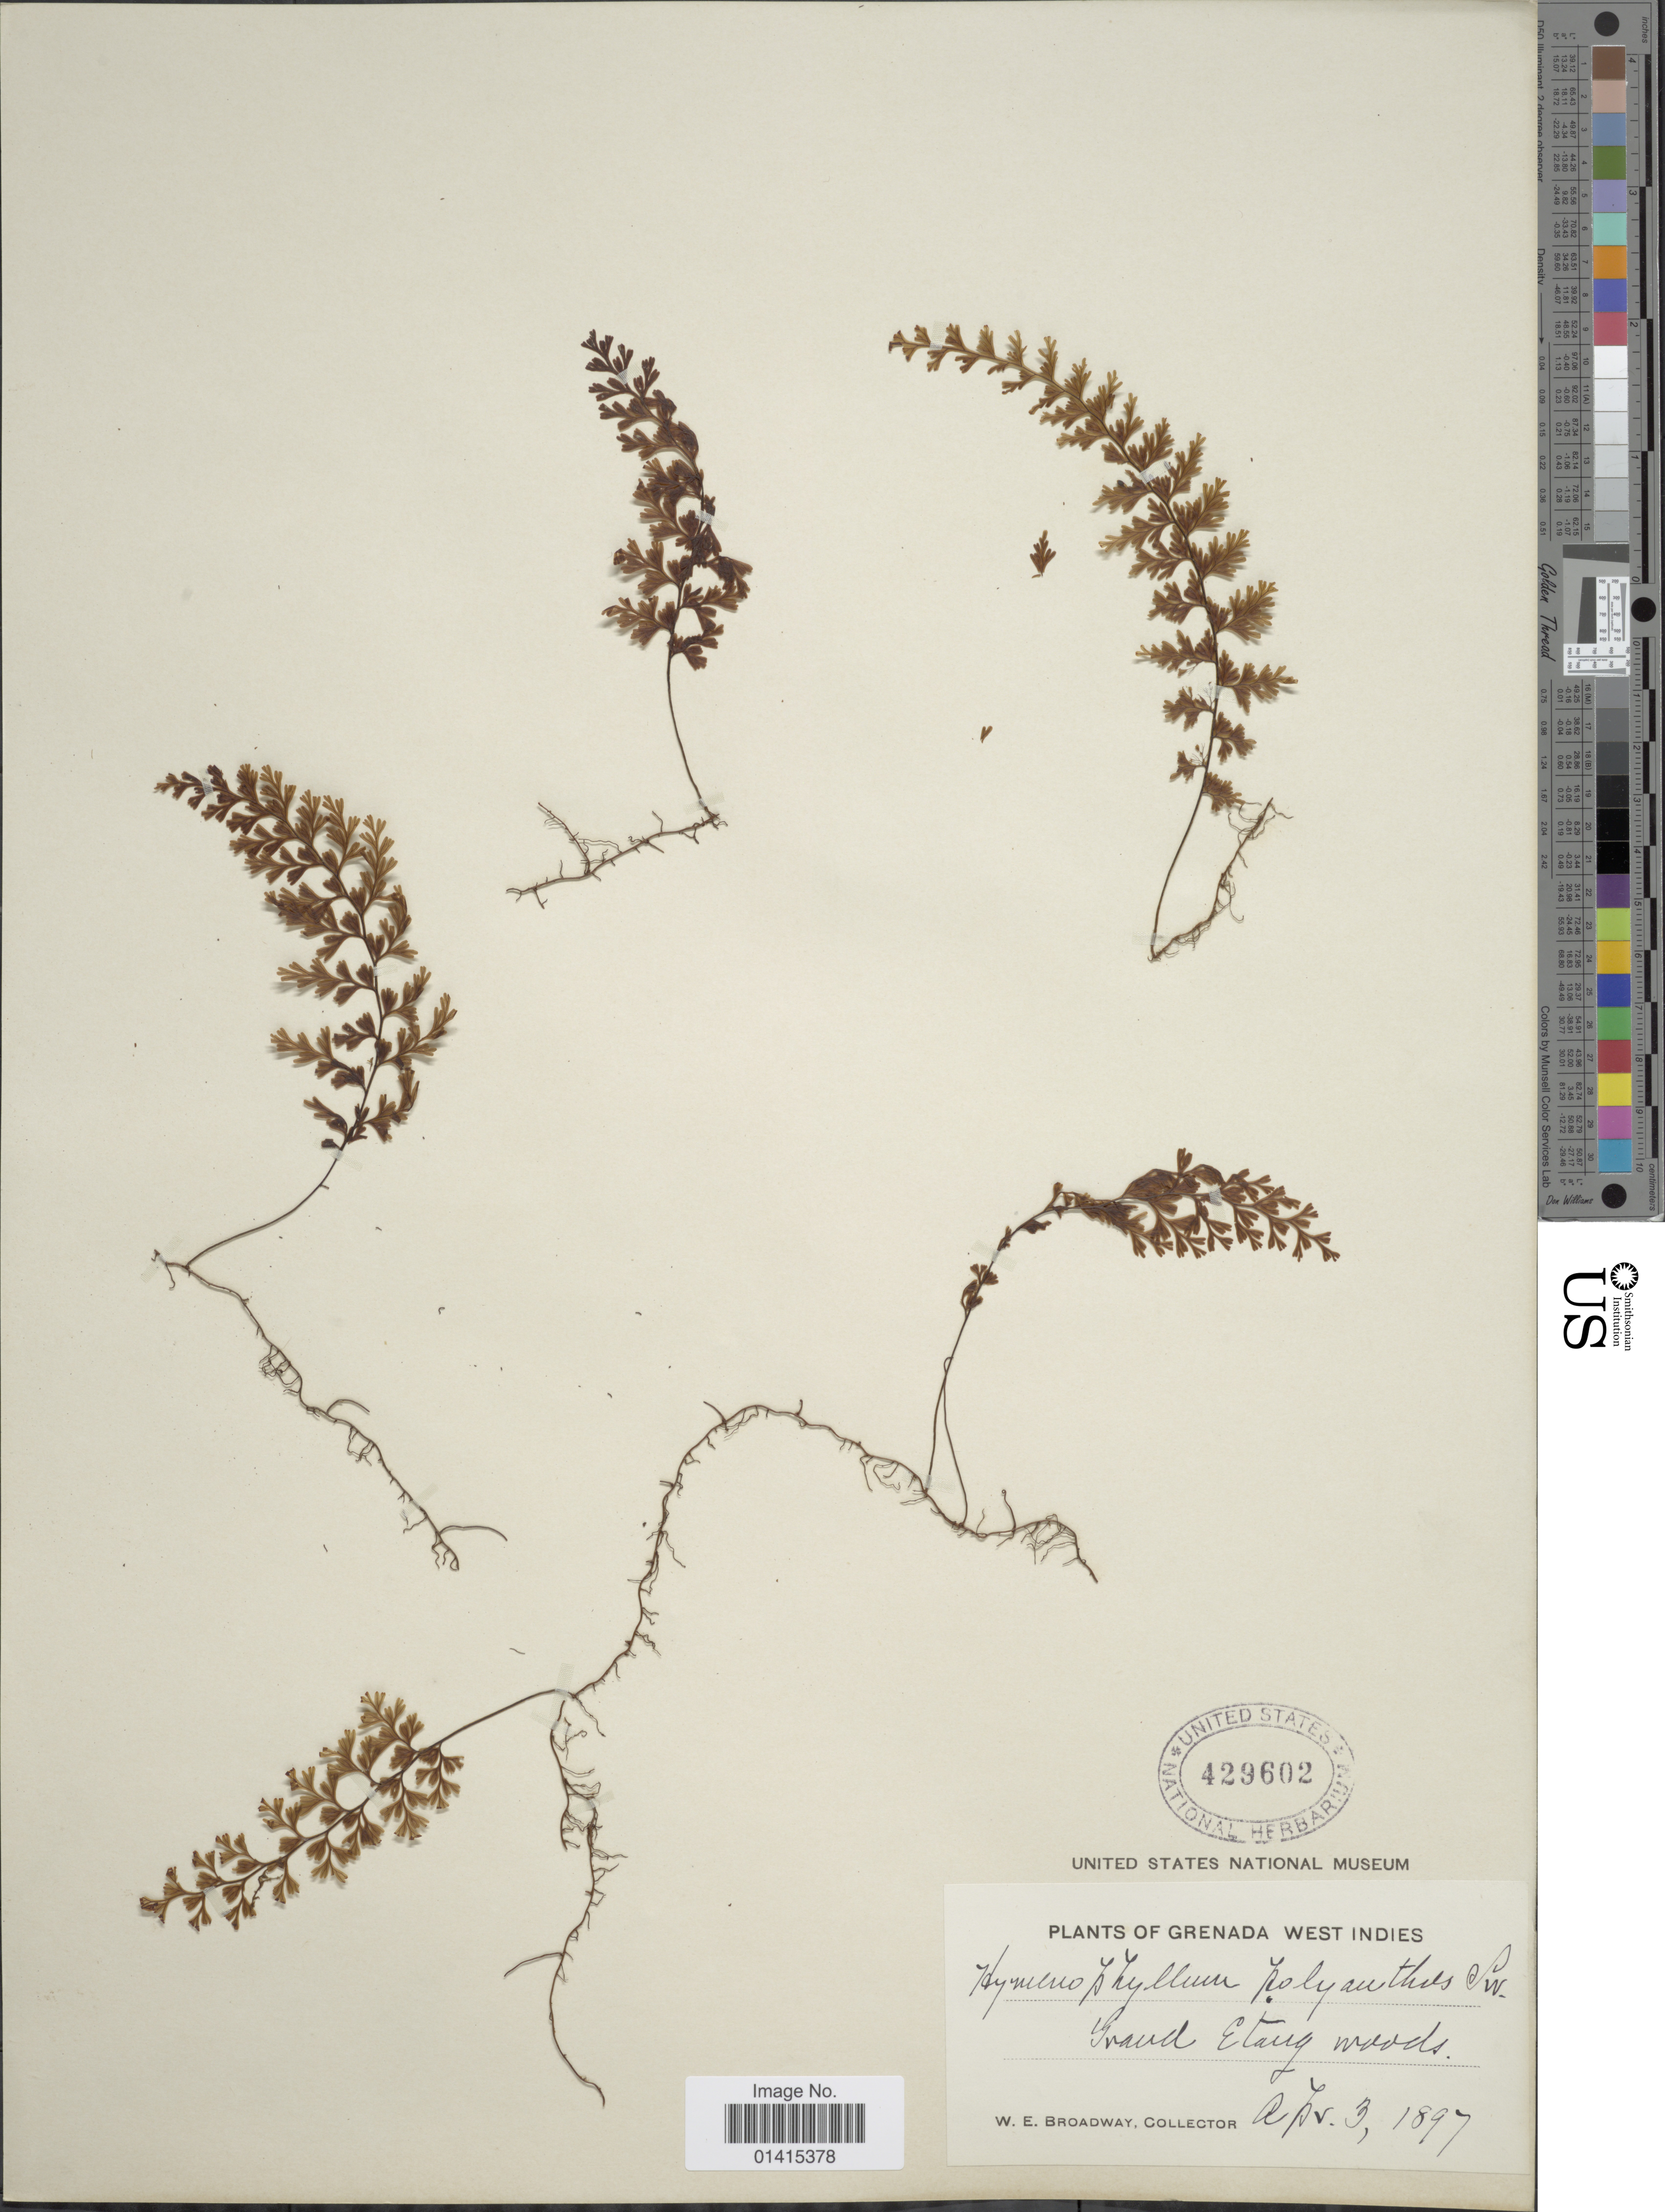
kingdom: Plantae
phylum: Tracheophyta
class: Polypodiopsida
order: Hymenophyllales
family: Hymenophyllaceae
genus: Hymenophyllum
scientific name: Hymenophyllum polyanthos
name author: (Sw.) Sw.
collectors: W. E. Broadway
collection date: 1897-04-03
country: Grenada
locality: Grenada West Indies, Grand Etang woods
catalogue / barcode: US 429602